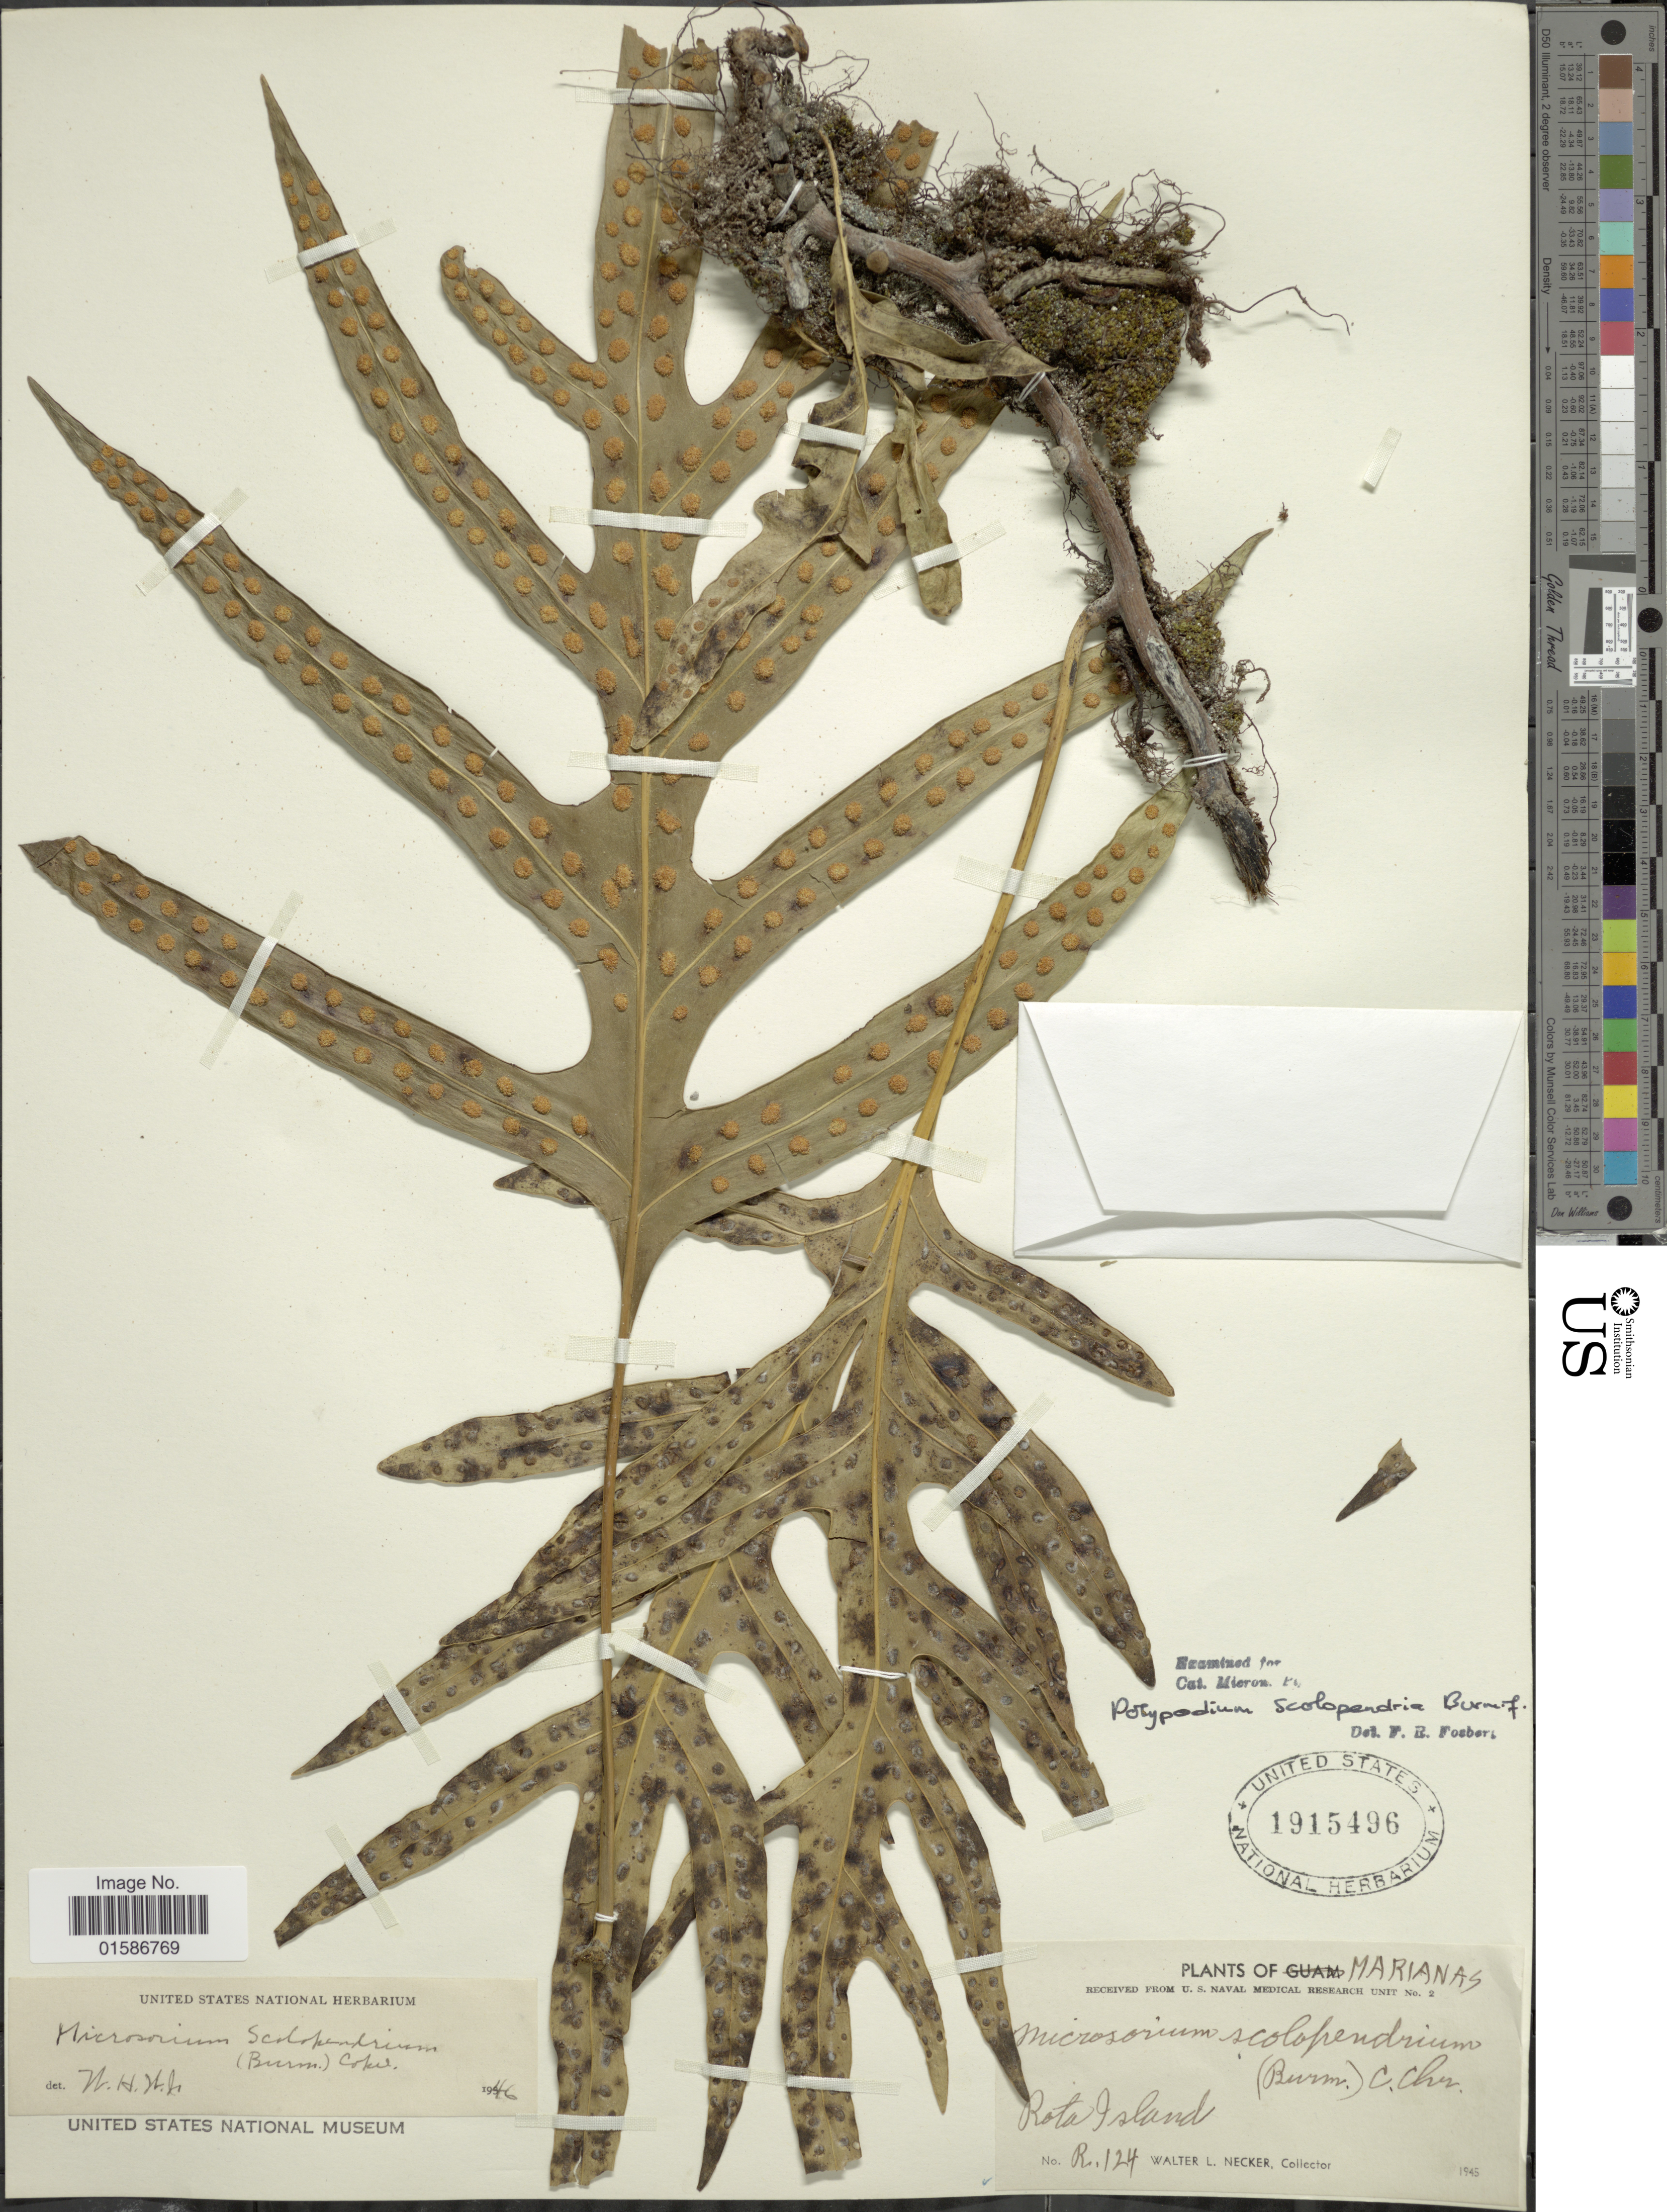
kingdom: Plantae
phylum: Tracheophyta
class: Polypodiopsida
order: Polypodiales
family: Polypodiaceae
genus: Microsorum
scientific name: Microsorum scolopendria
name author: (Burm. f.) Copel.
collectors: W. L. Necker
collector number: R.124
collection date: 1945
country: Northern Mariana Islands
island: Rota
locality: Rota Island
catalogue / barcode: US 1915496